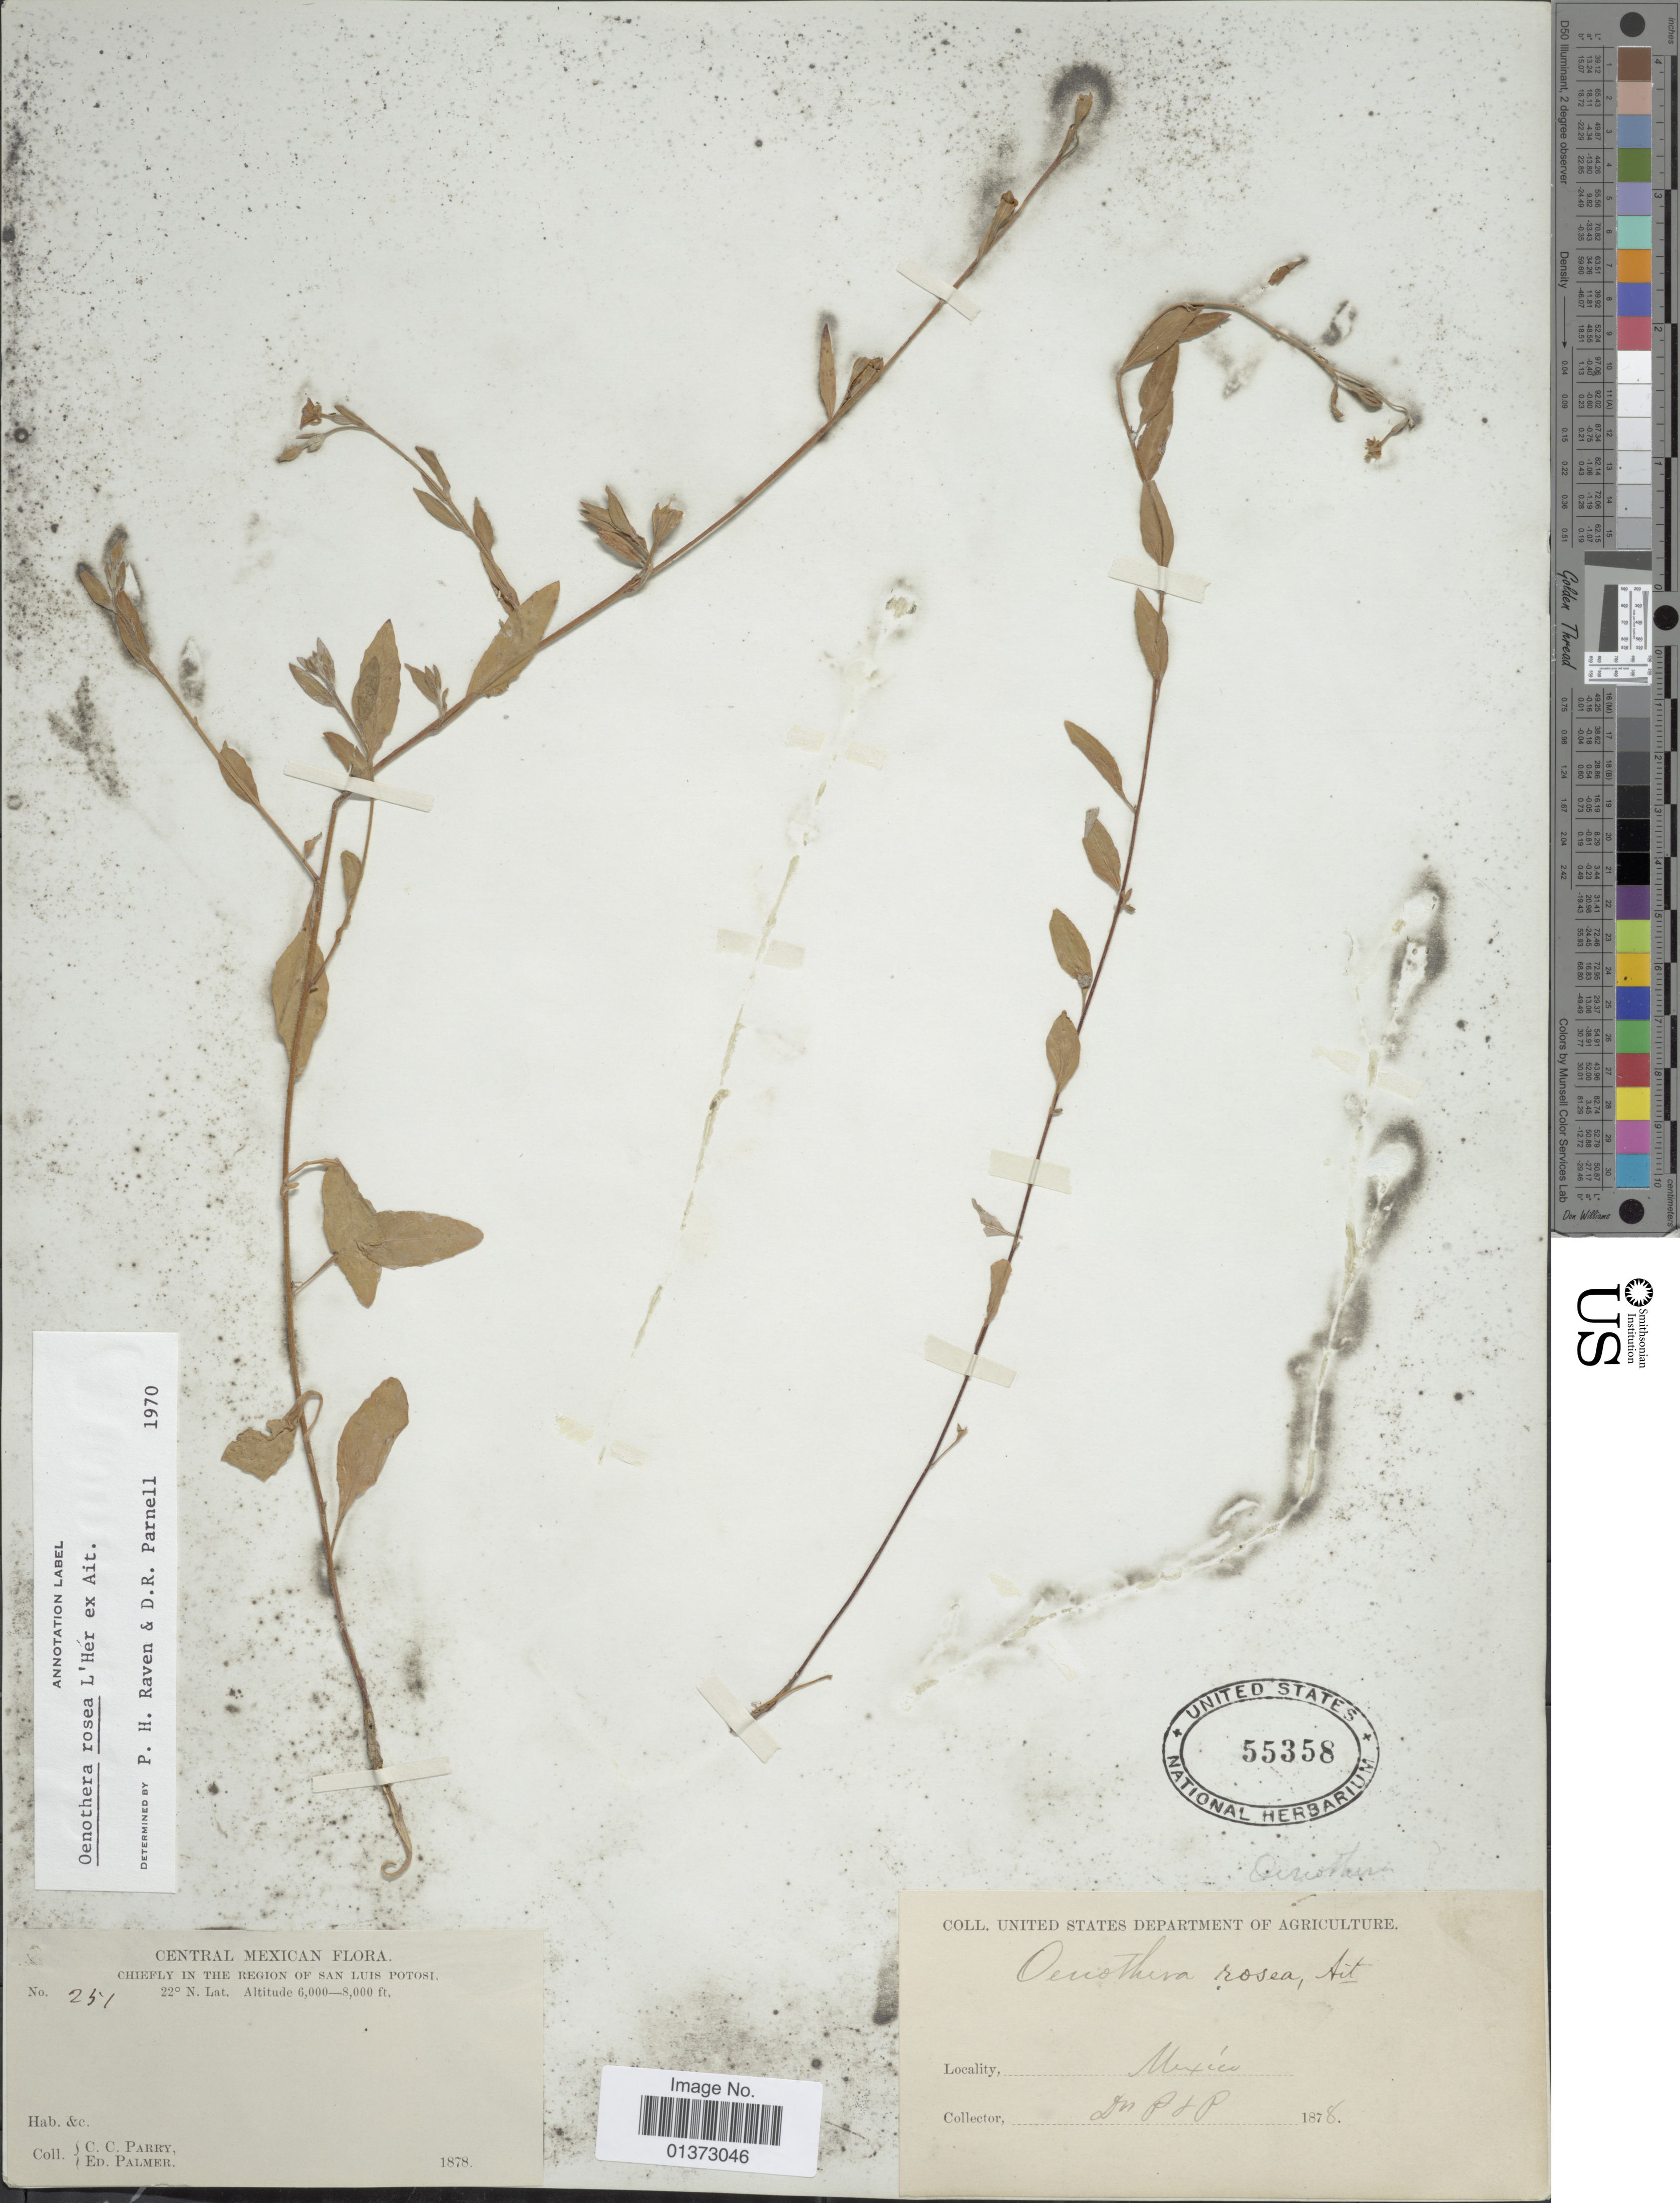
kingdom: Plantae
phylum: Tracheophyta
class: Magnoliopsida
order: Myrtales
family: Onagraceae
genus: Oenothera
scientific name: Oenothera rosea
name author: L'Hér. ex Aiton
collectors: C. C. Parry & E. Palmer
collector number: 251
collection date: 1878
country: Mexico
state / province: San Luis Potosí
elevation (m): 1829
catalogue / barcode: US 55358